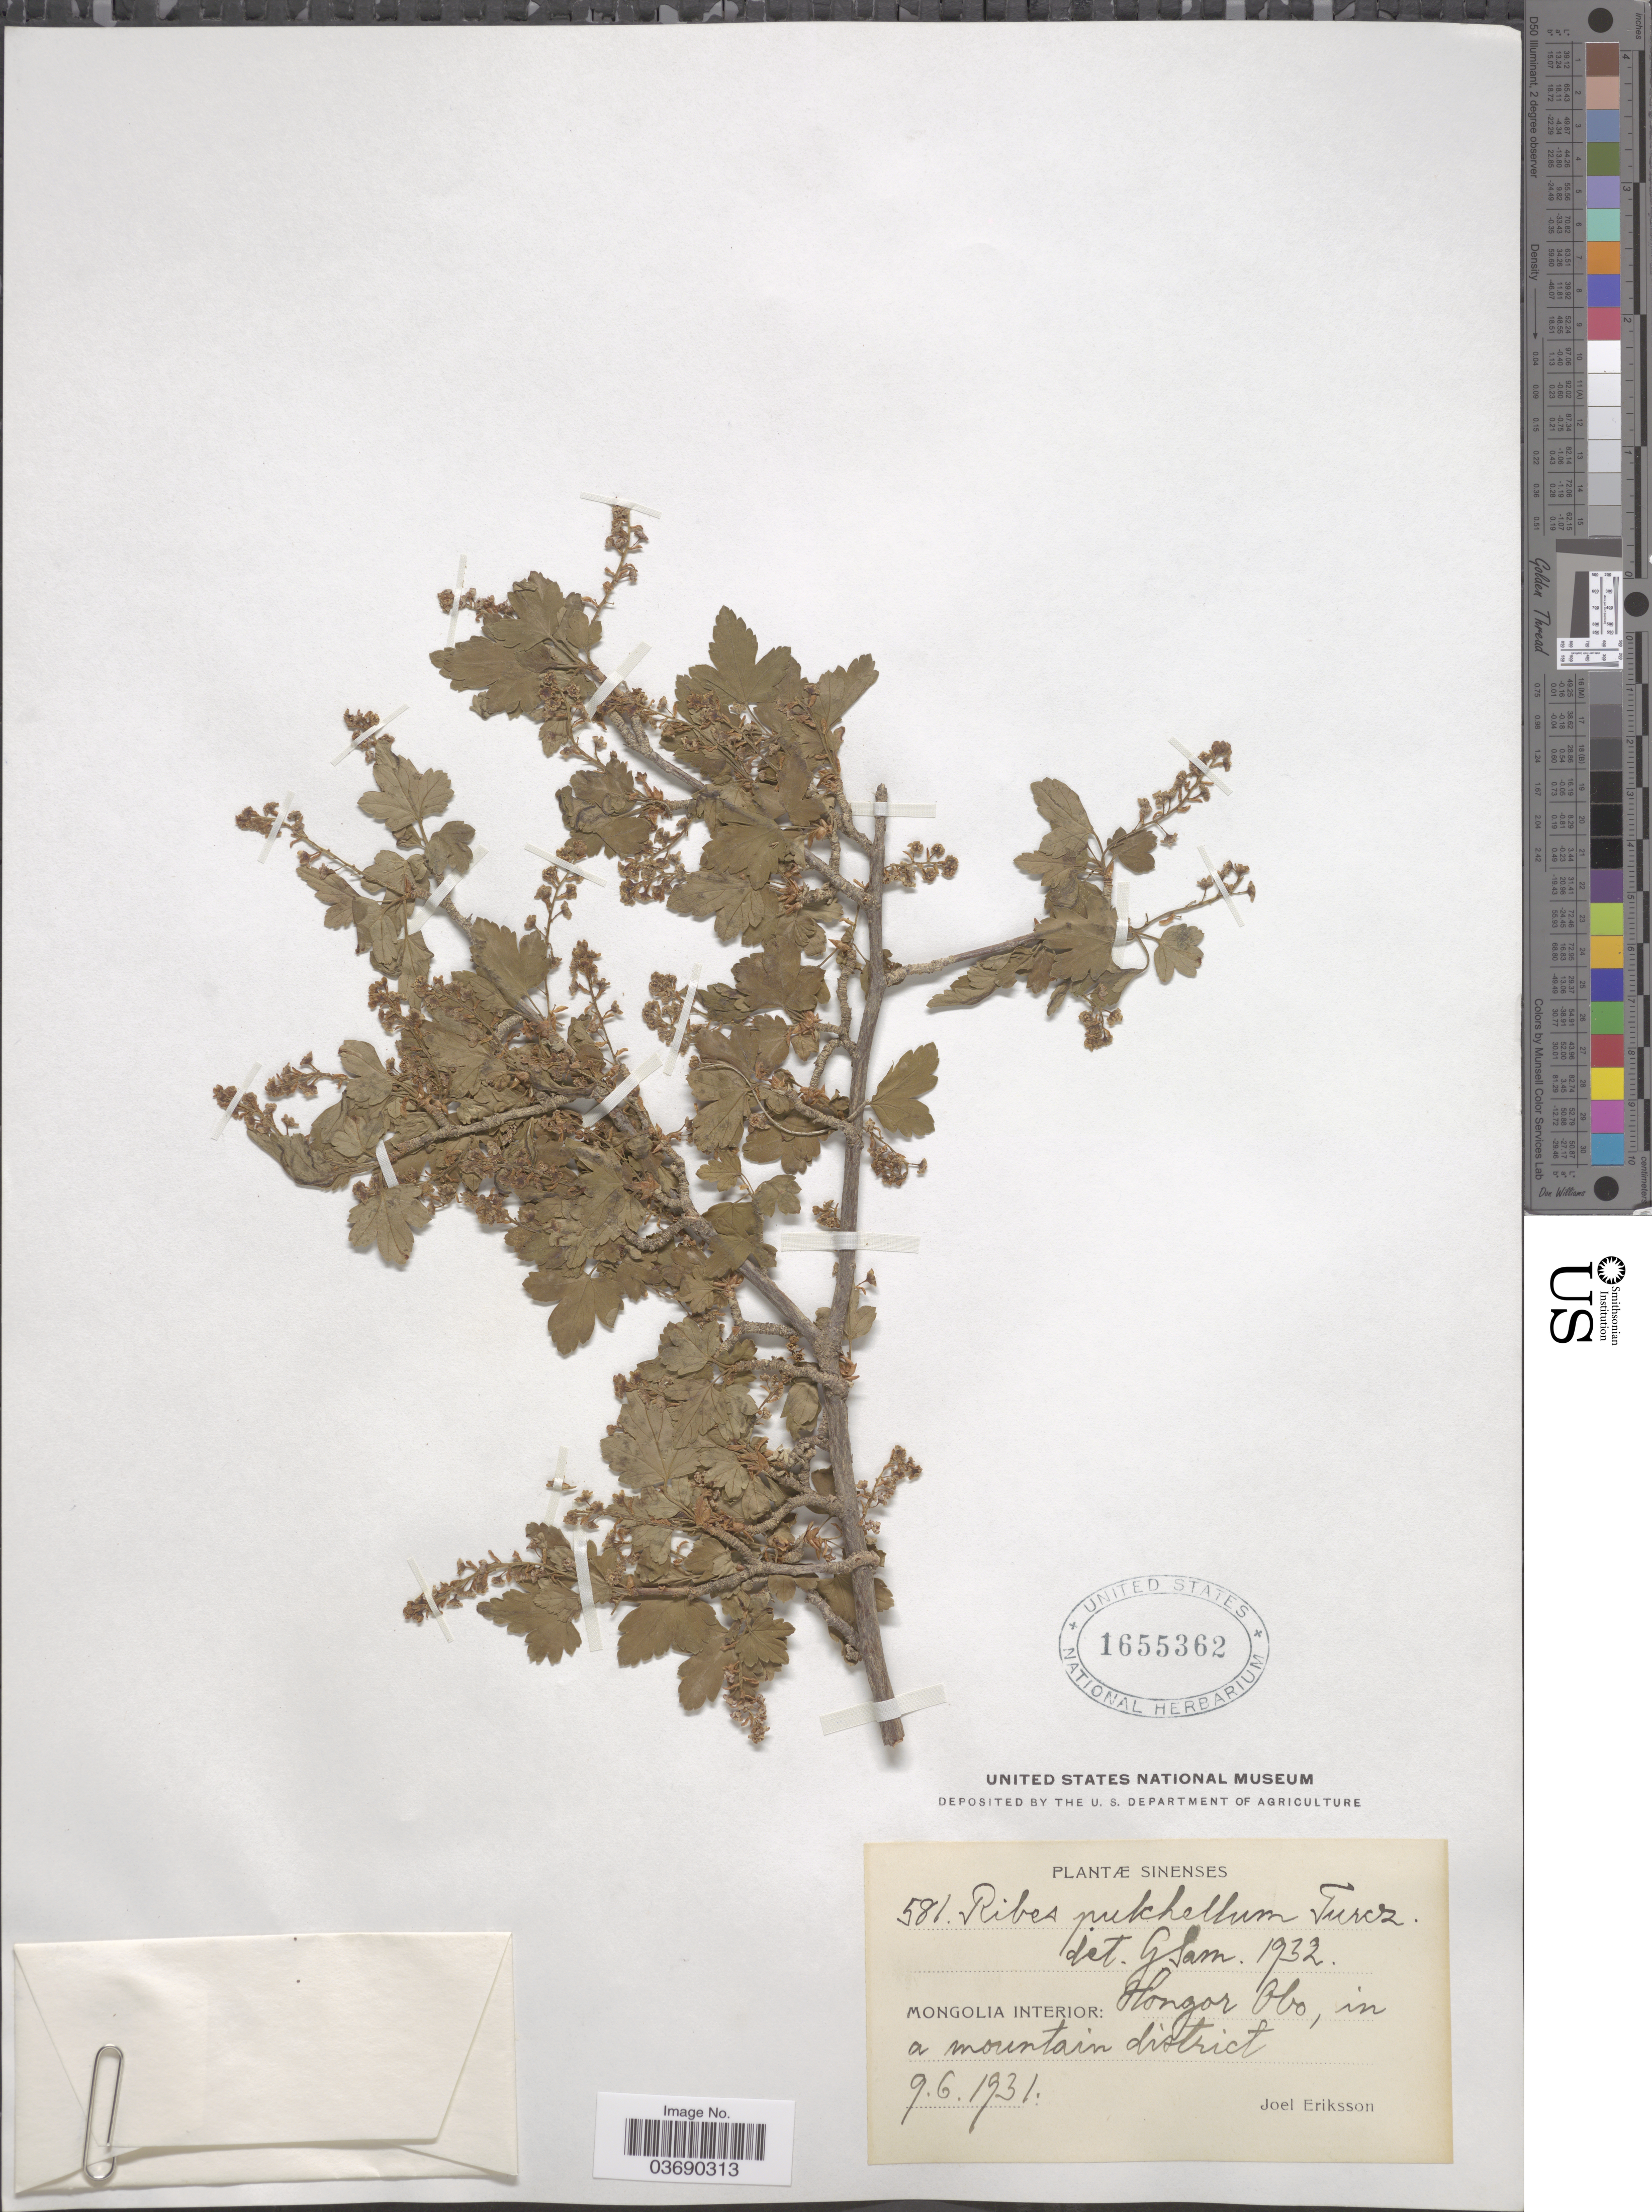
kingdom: Plantae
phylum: Tracheophyta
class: Magnoliopsida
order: Saxifragales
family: Grossulariaceae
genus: Ribes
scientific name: Ribes pulchellum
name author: Turcz.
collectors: J. Eriksson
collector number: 581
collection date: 1931-06-09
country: China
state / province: Nei Monggol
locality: Sinenses. Mongolia Interior: Hongor Obo, in a mountain district.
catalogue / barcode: US 1655362